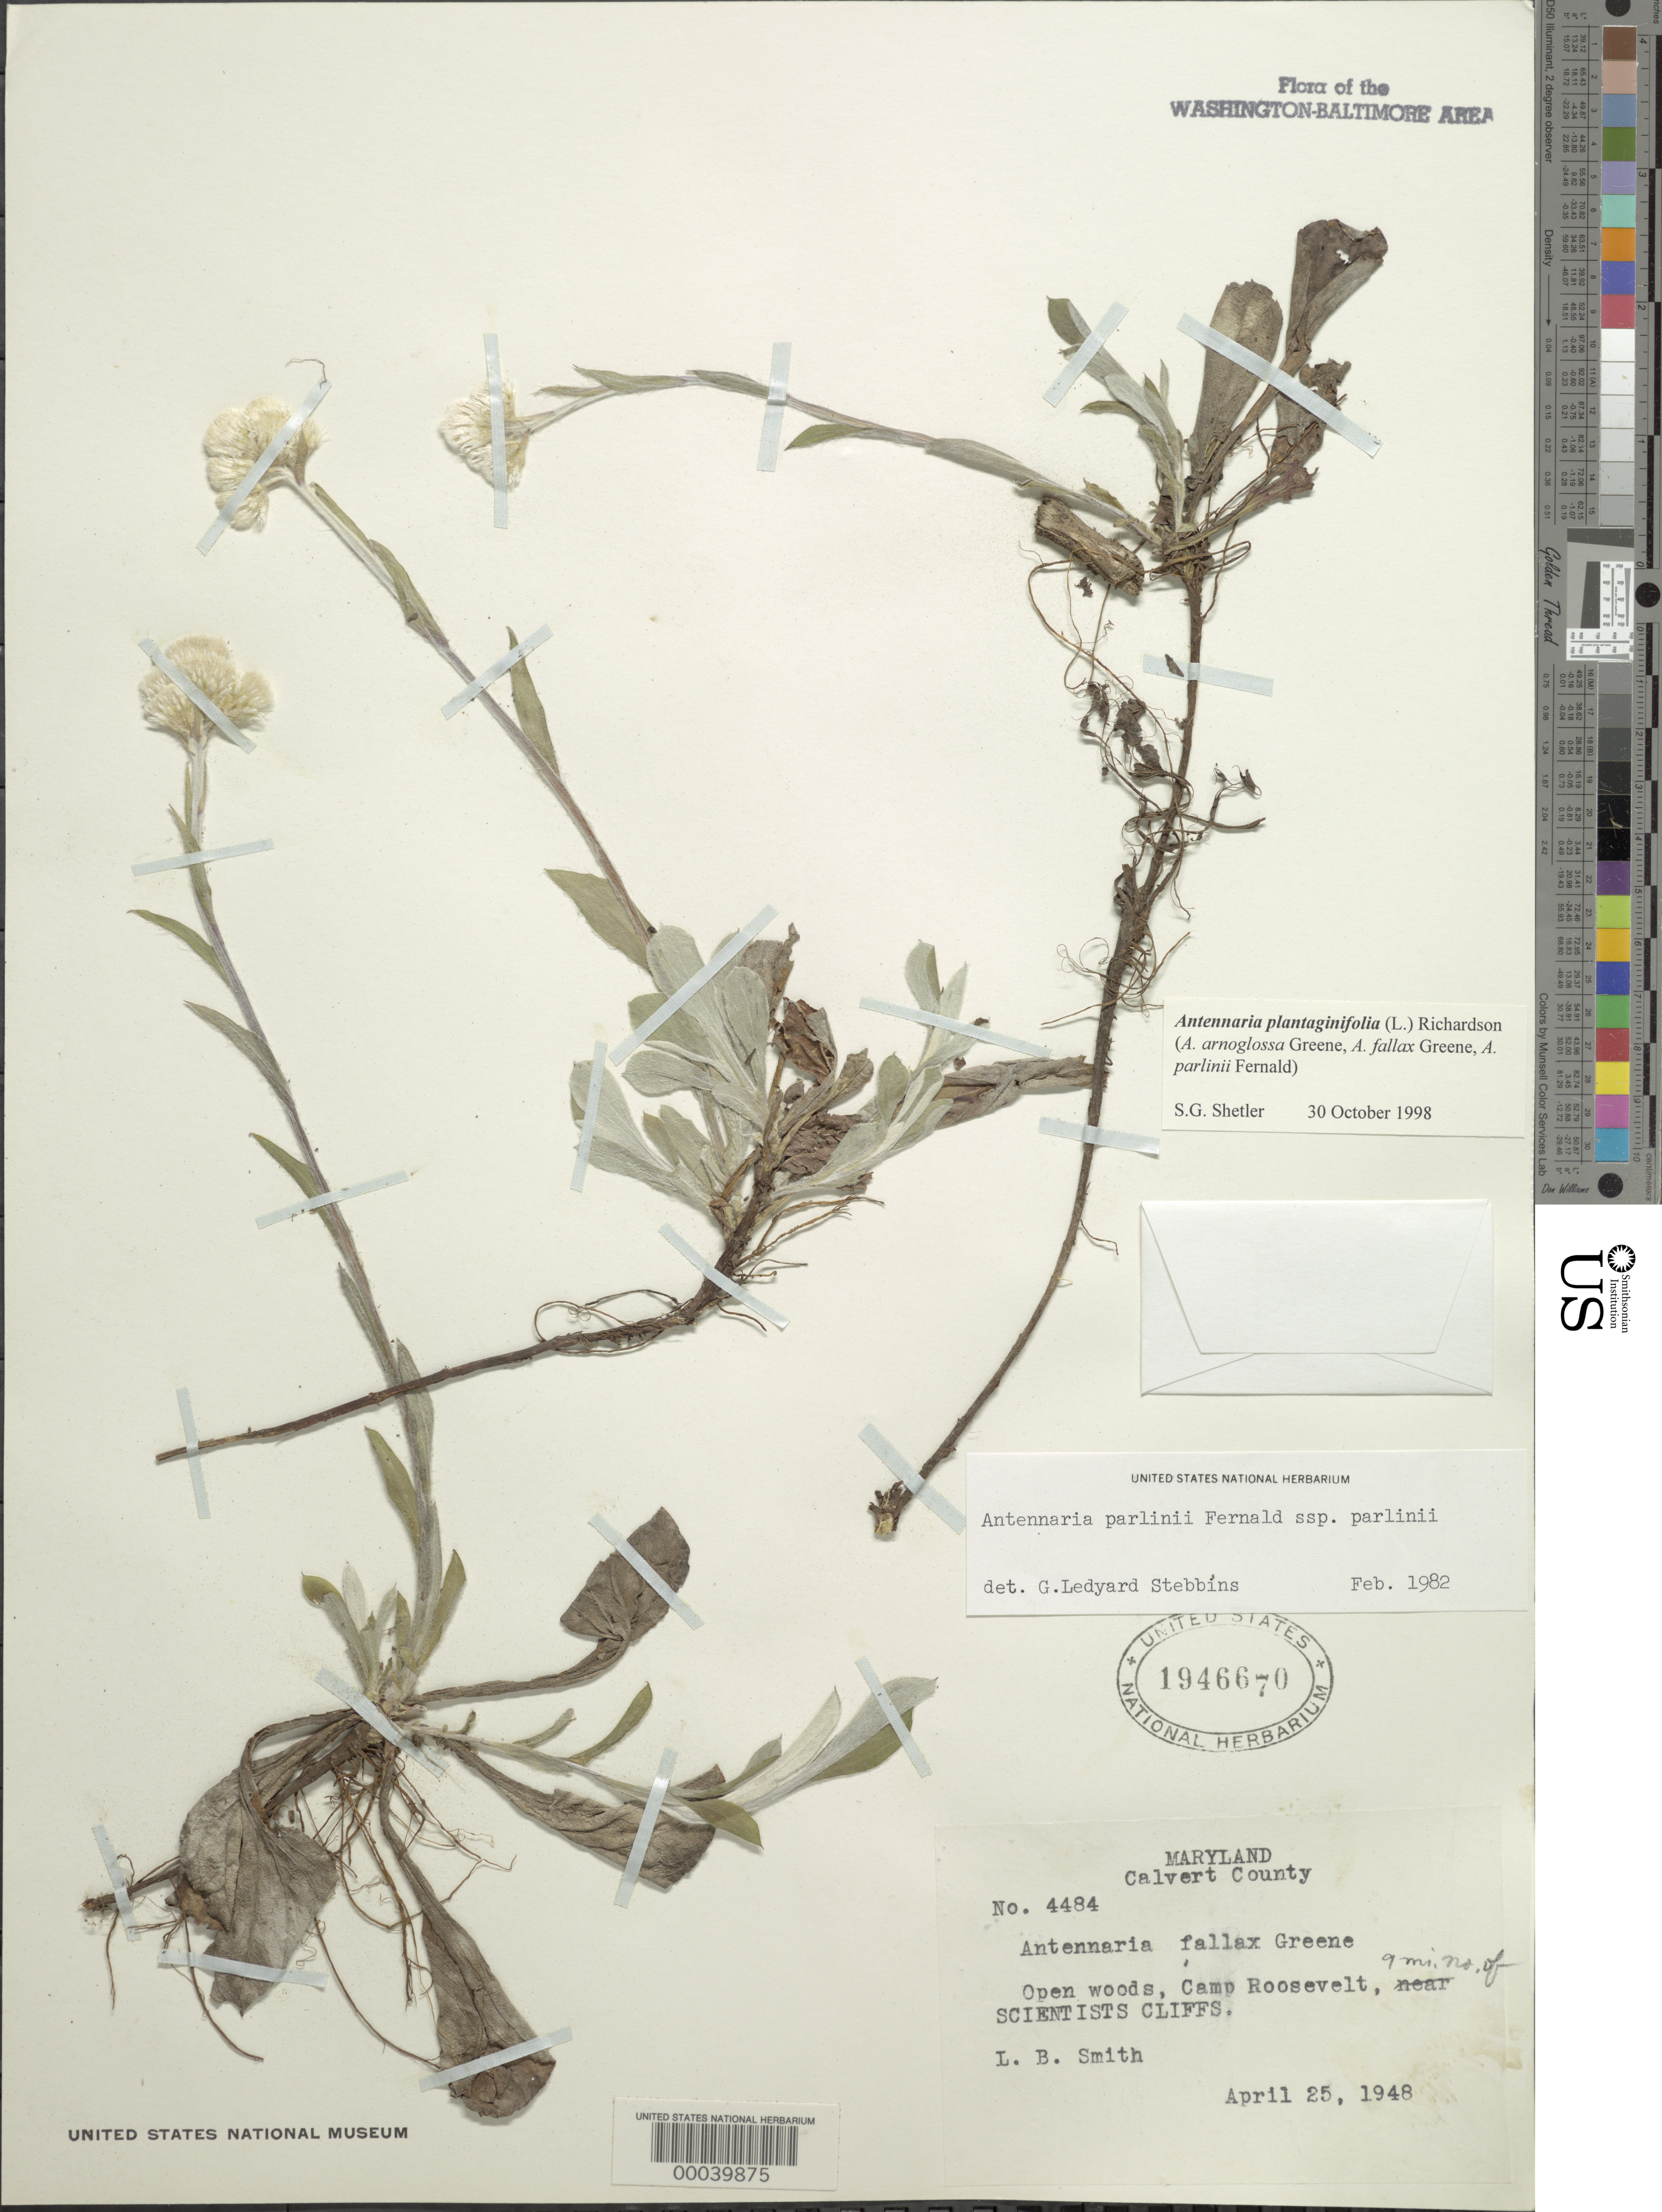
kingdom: Plantae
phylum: Tracheophyta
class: Magnoliopsida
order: Asterales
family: Asteraceae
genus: Antennaria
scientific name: Antennaria plantaginifolia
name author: (L.) Richardson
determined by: Stebbins, G. L.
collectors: L. Smith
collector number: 4484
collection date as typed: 25 Apr 1948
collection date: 1948-04-25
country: United States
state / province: Maryland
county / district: Calvert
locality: Camp Roosevelt north of Scientists cliffs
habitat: Open woods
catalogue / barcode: US 1946670